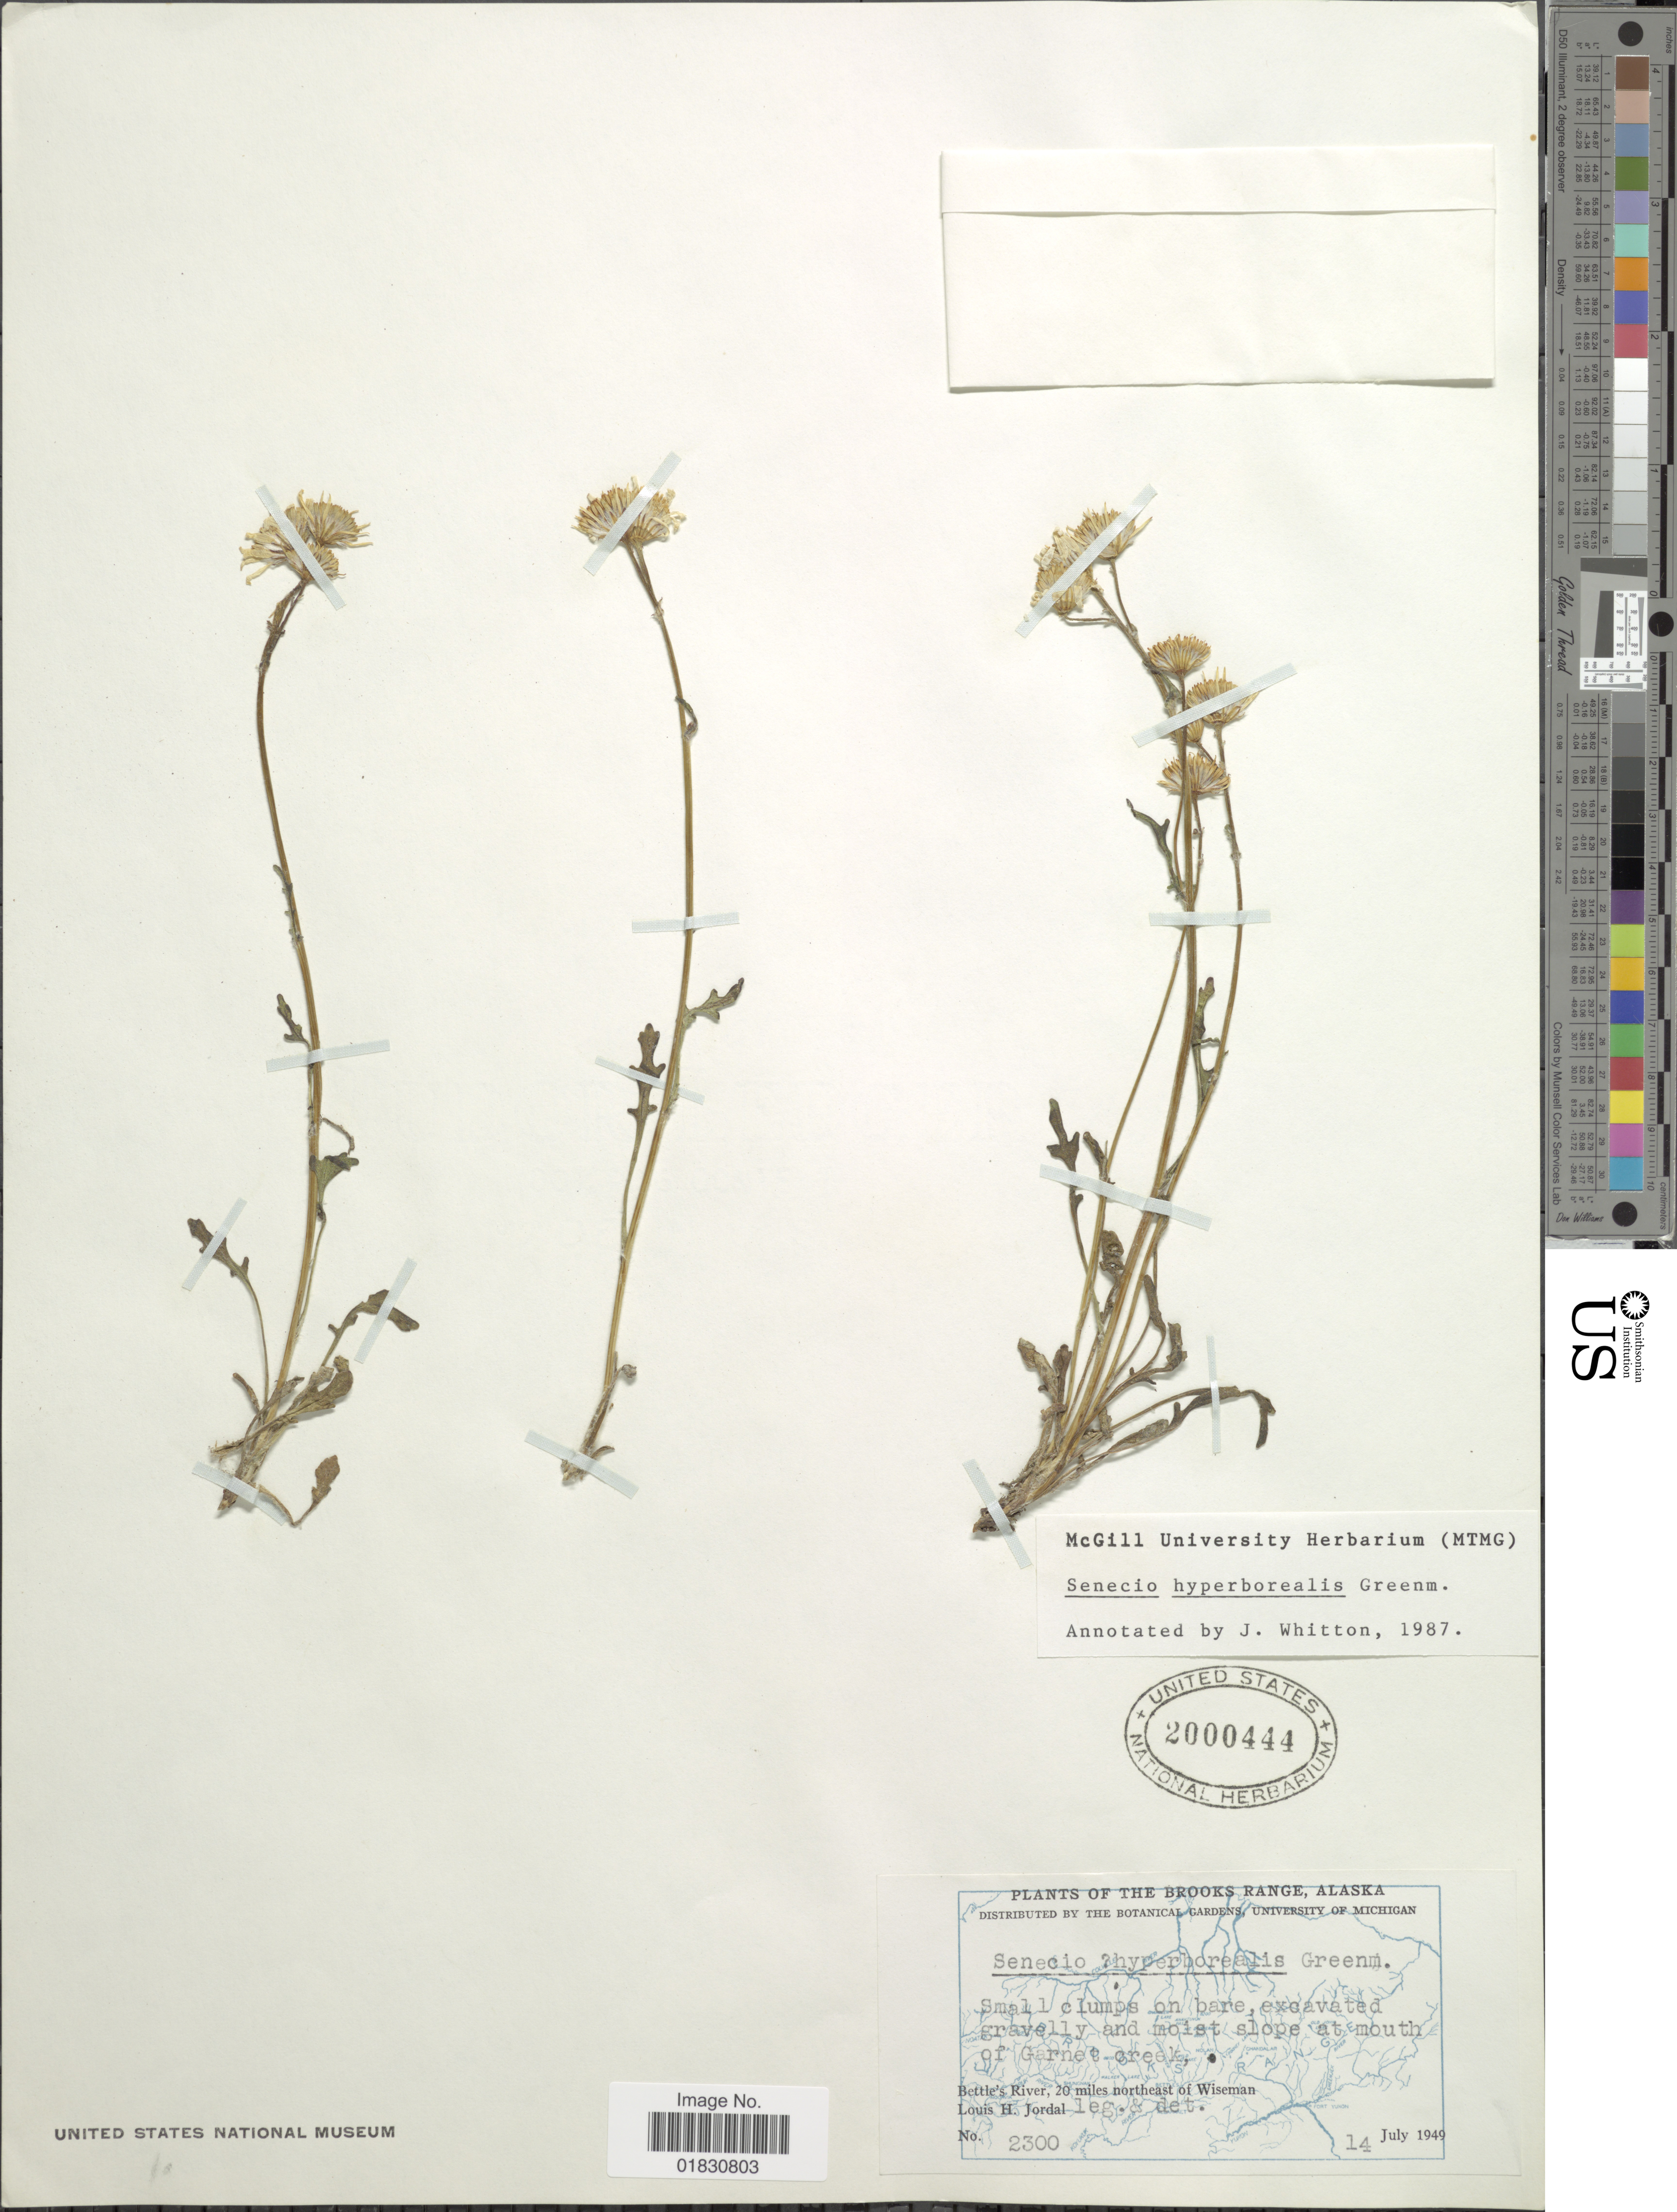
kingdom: Plantae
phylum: Tracheophyta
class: Magnoliopsida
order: Asterales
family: Asteraceae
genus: Packera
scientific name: Packera hyperborealis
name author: (Greene) Á. Löve & D. Löve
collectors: L. Jordal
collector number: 2300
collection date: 1949-07-14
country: United States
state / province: Alaska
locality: The Brooks Range, At mouth of Garnet Creek, Bettle 's River, 20 miles northeast of Wiseman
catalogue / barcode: US 2000444